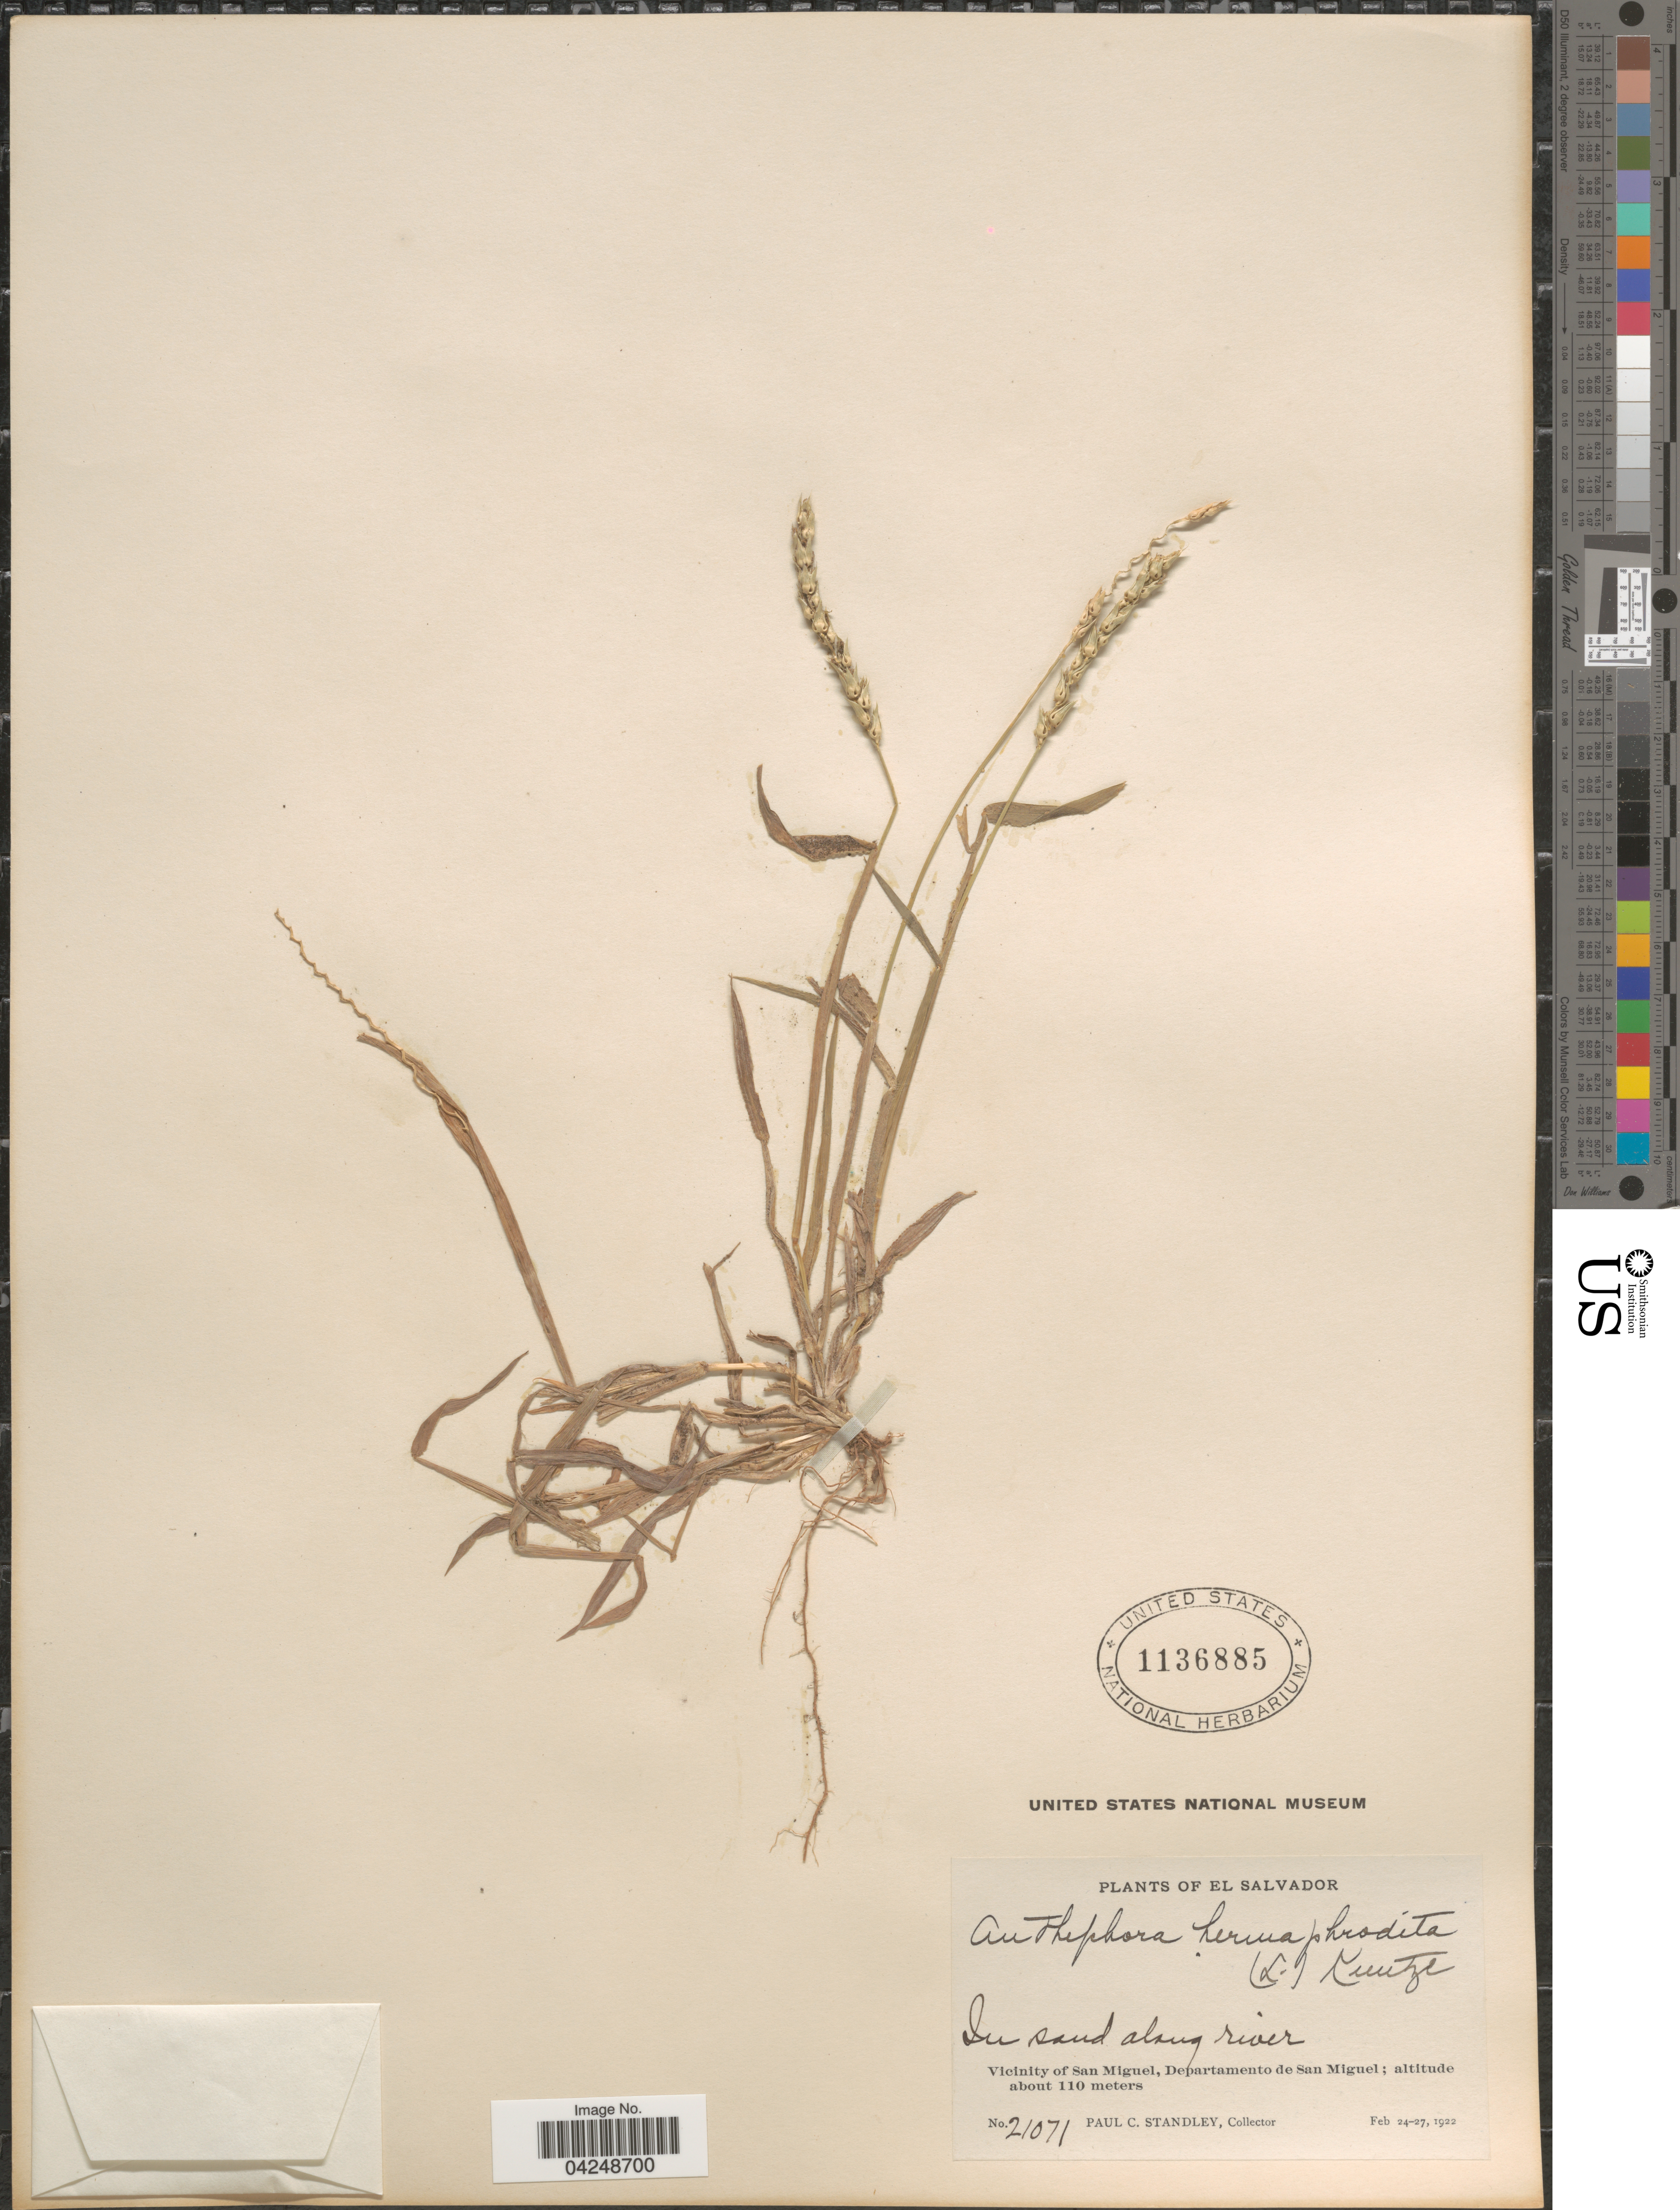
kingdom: Plantae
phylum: Tracheophyta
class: Liliopsida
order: Poales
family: Poaceae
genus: Anthephora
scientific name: Anthephora hermaphrodita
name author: (L.) Kuntze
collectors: P. C. Standley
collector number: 21071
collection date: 1922-02-24/1922-02-27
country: El Salvador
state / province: San Miguel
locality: In sand along river. Vicinity of San Miguel, Departamento de San Miguel.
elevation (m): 110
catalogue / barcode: US 1136885